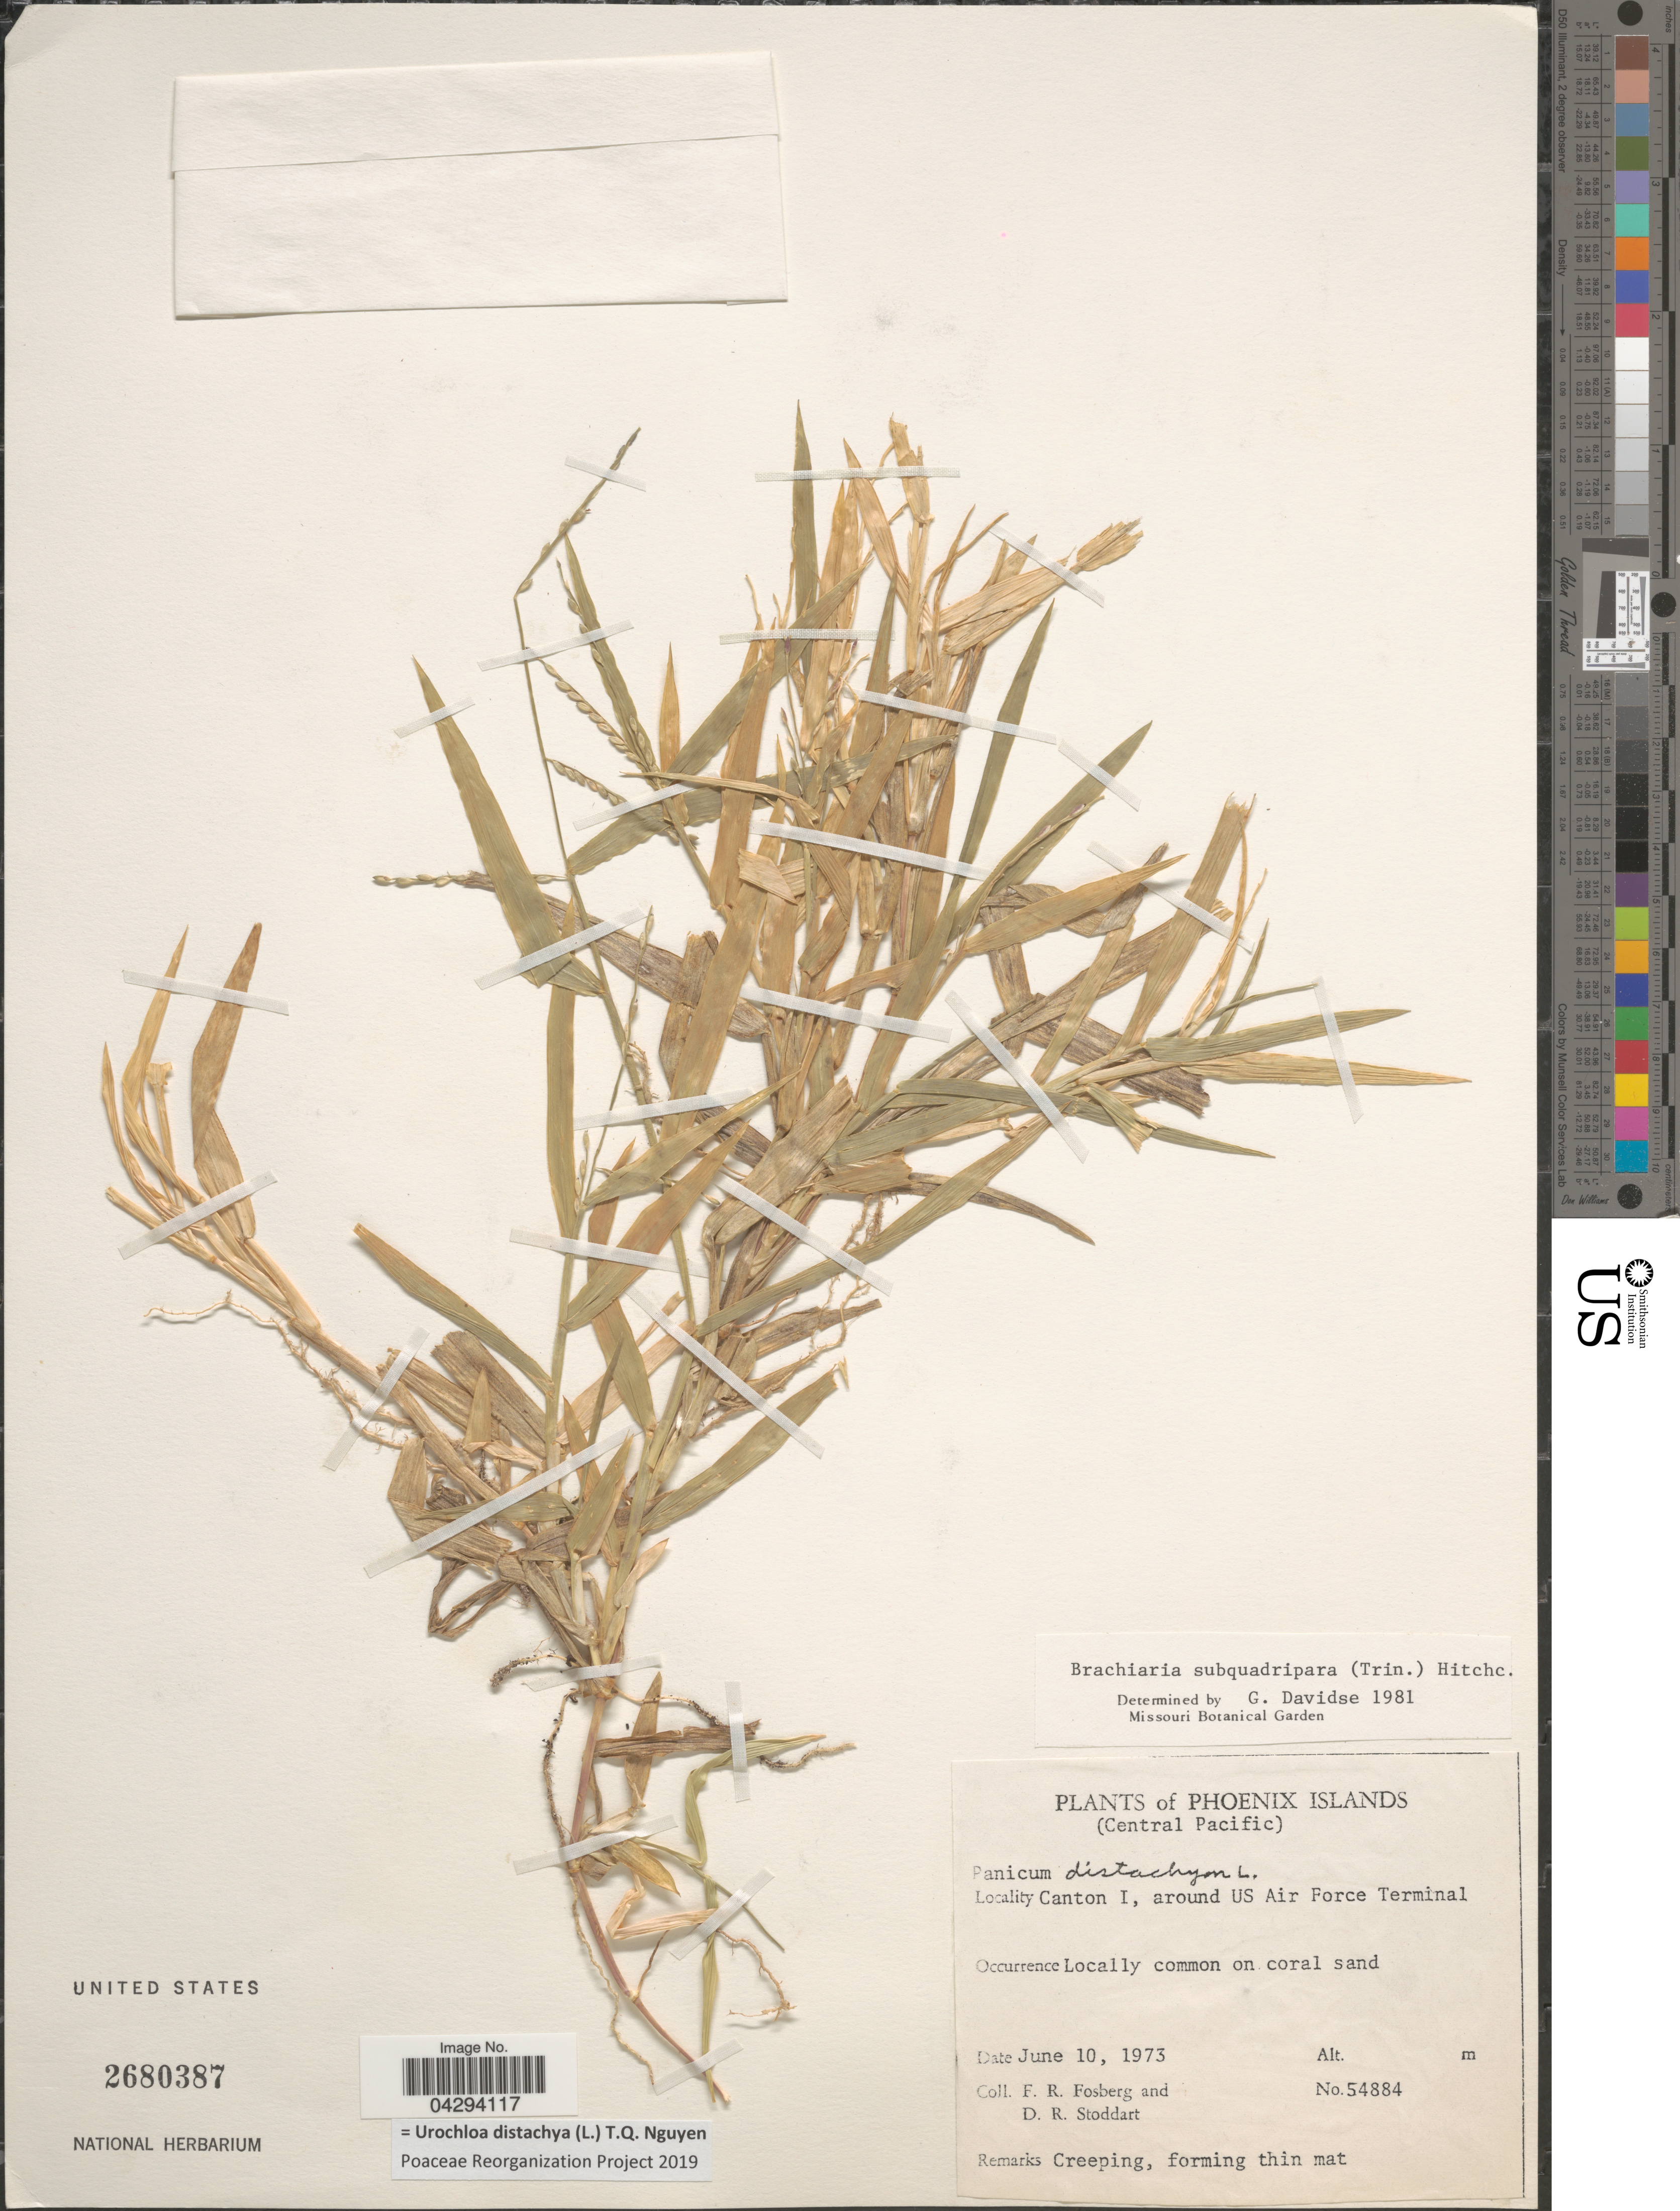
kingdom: Plantae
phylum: Tracheophyta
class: Liliopsida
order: Poales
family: Poaceae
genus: Urochloa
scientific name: Urochloa distachya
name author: (L.) T.Q. Nguyen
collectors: F. R. Fosberg & D. R. Stoddart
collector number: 54884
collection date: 1973-06-10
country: Kiribati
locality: Phoenix Islands. (Central Pacific). Canton I, around US Air Force Terminal.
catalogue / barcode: US 2680387